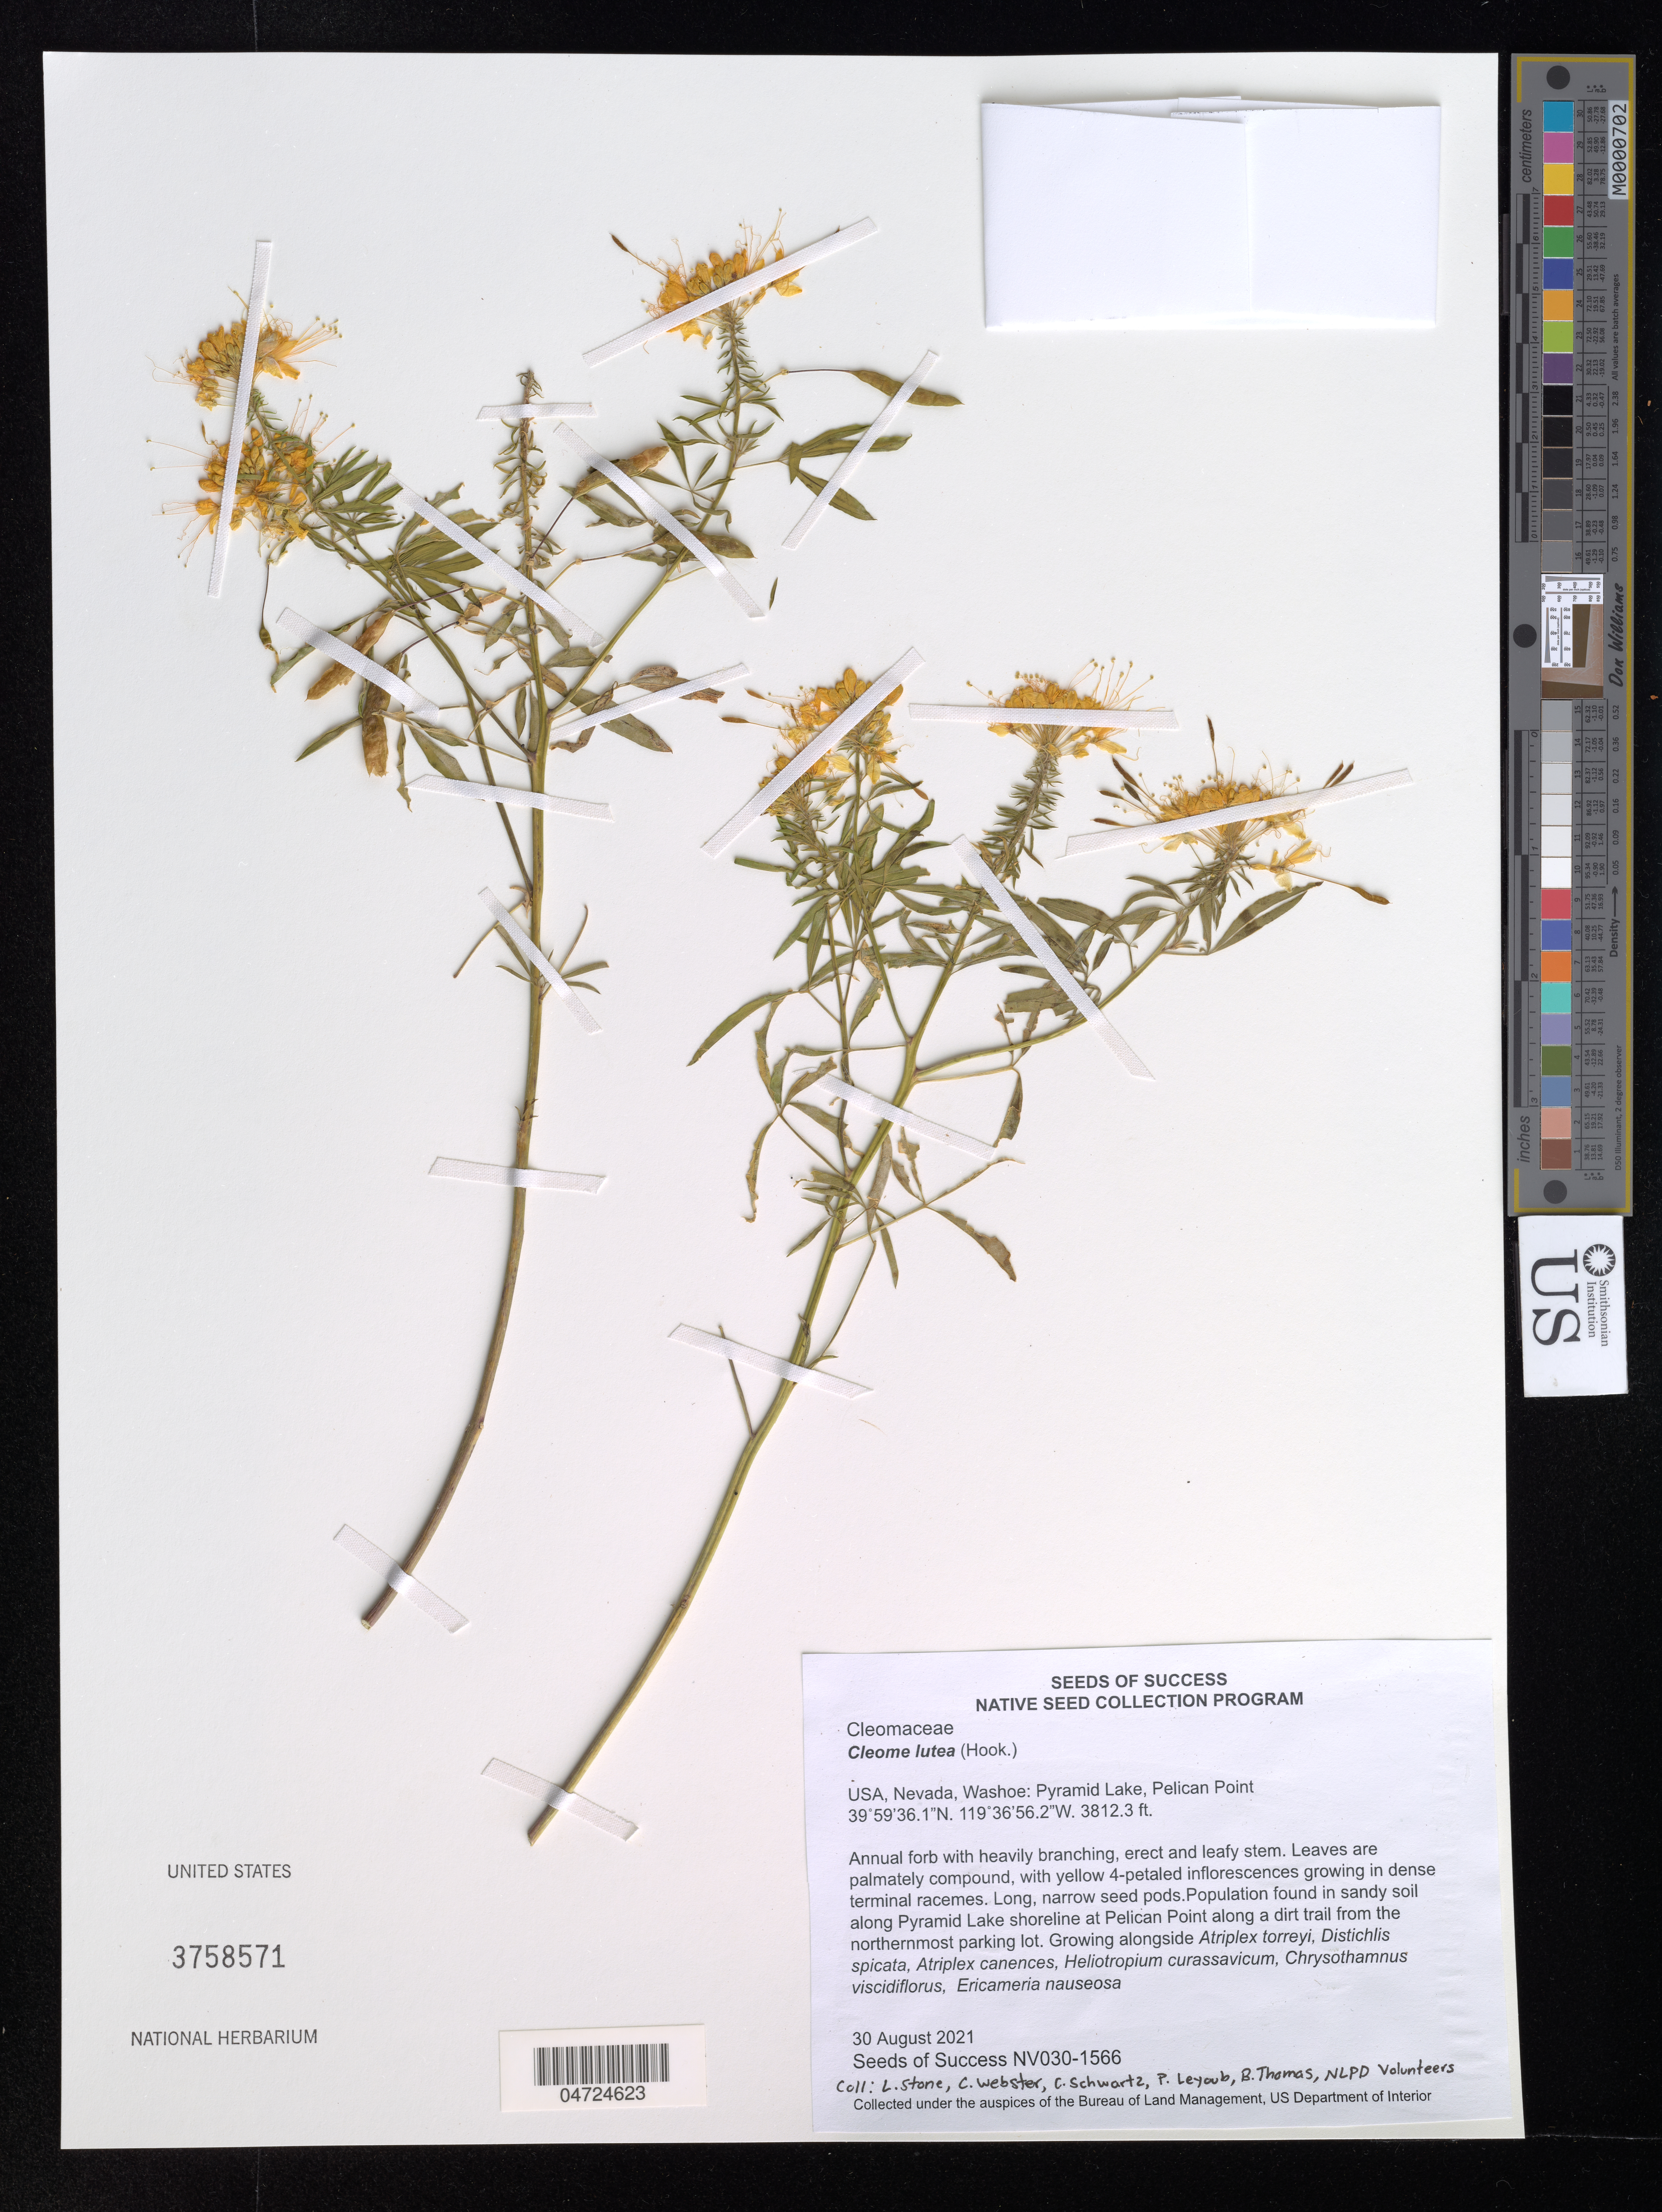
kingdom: Plantae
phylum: Tracheophyta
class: Magnoliopsida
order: Brassicales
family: Cleomaceae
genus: Cleomella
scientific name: Cleomella lutea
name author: (Hook.) Roalson & J.C. Hall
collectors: L. Stone, C. Webster, C. Schwartz, P. Leyoub & et al.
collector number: NV030-1566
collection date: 2021-08-30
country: United States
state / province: Nevada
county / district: Washoe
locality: Washoe: Pyramid Lake, Pelican Point. Population found in sandy soil along Pyramid Lake shoreline at Pelican Point along a dirt trail from the northernmost parking lot.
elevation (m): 1162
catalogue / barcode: US 3758571